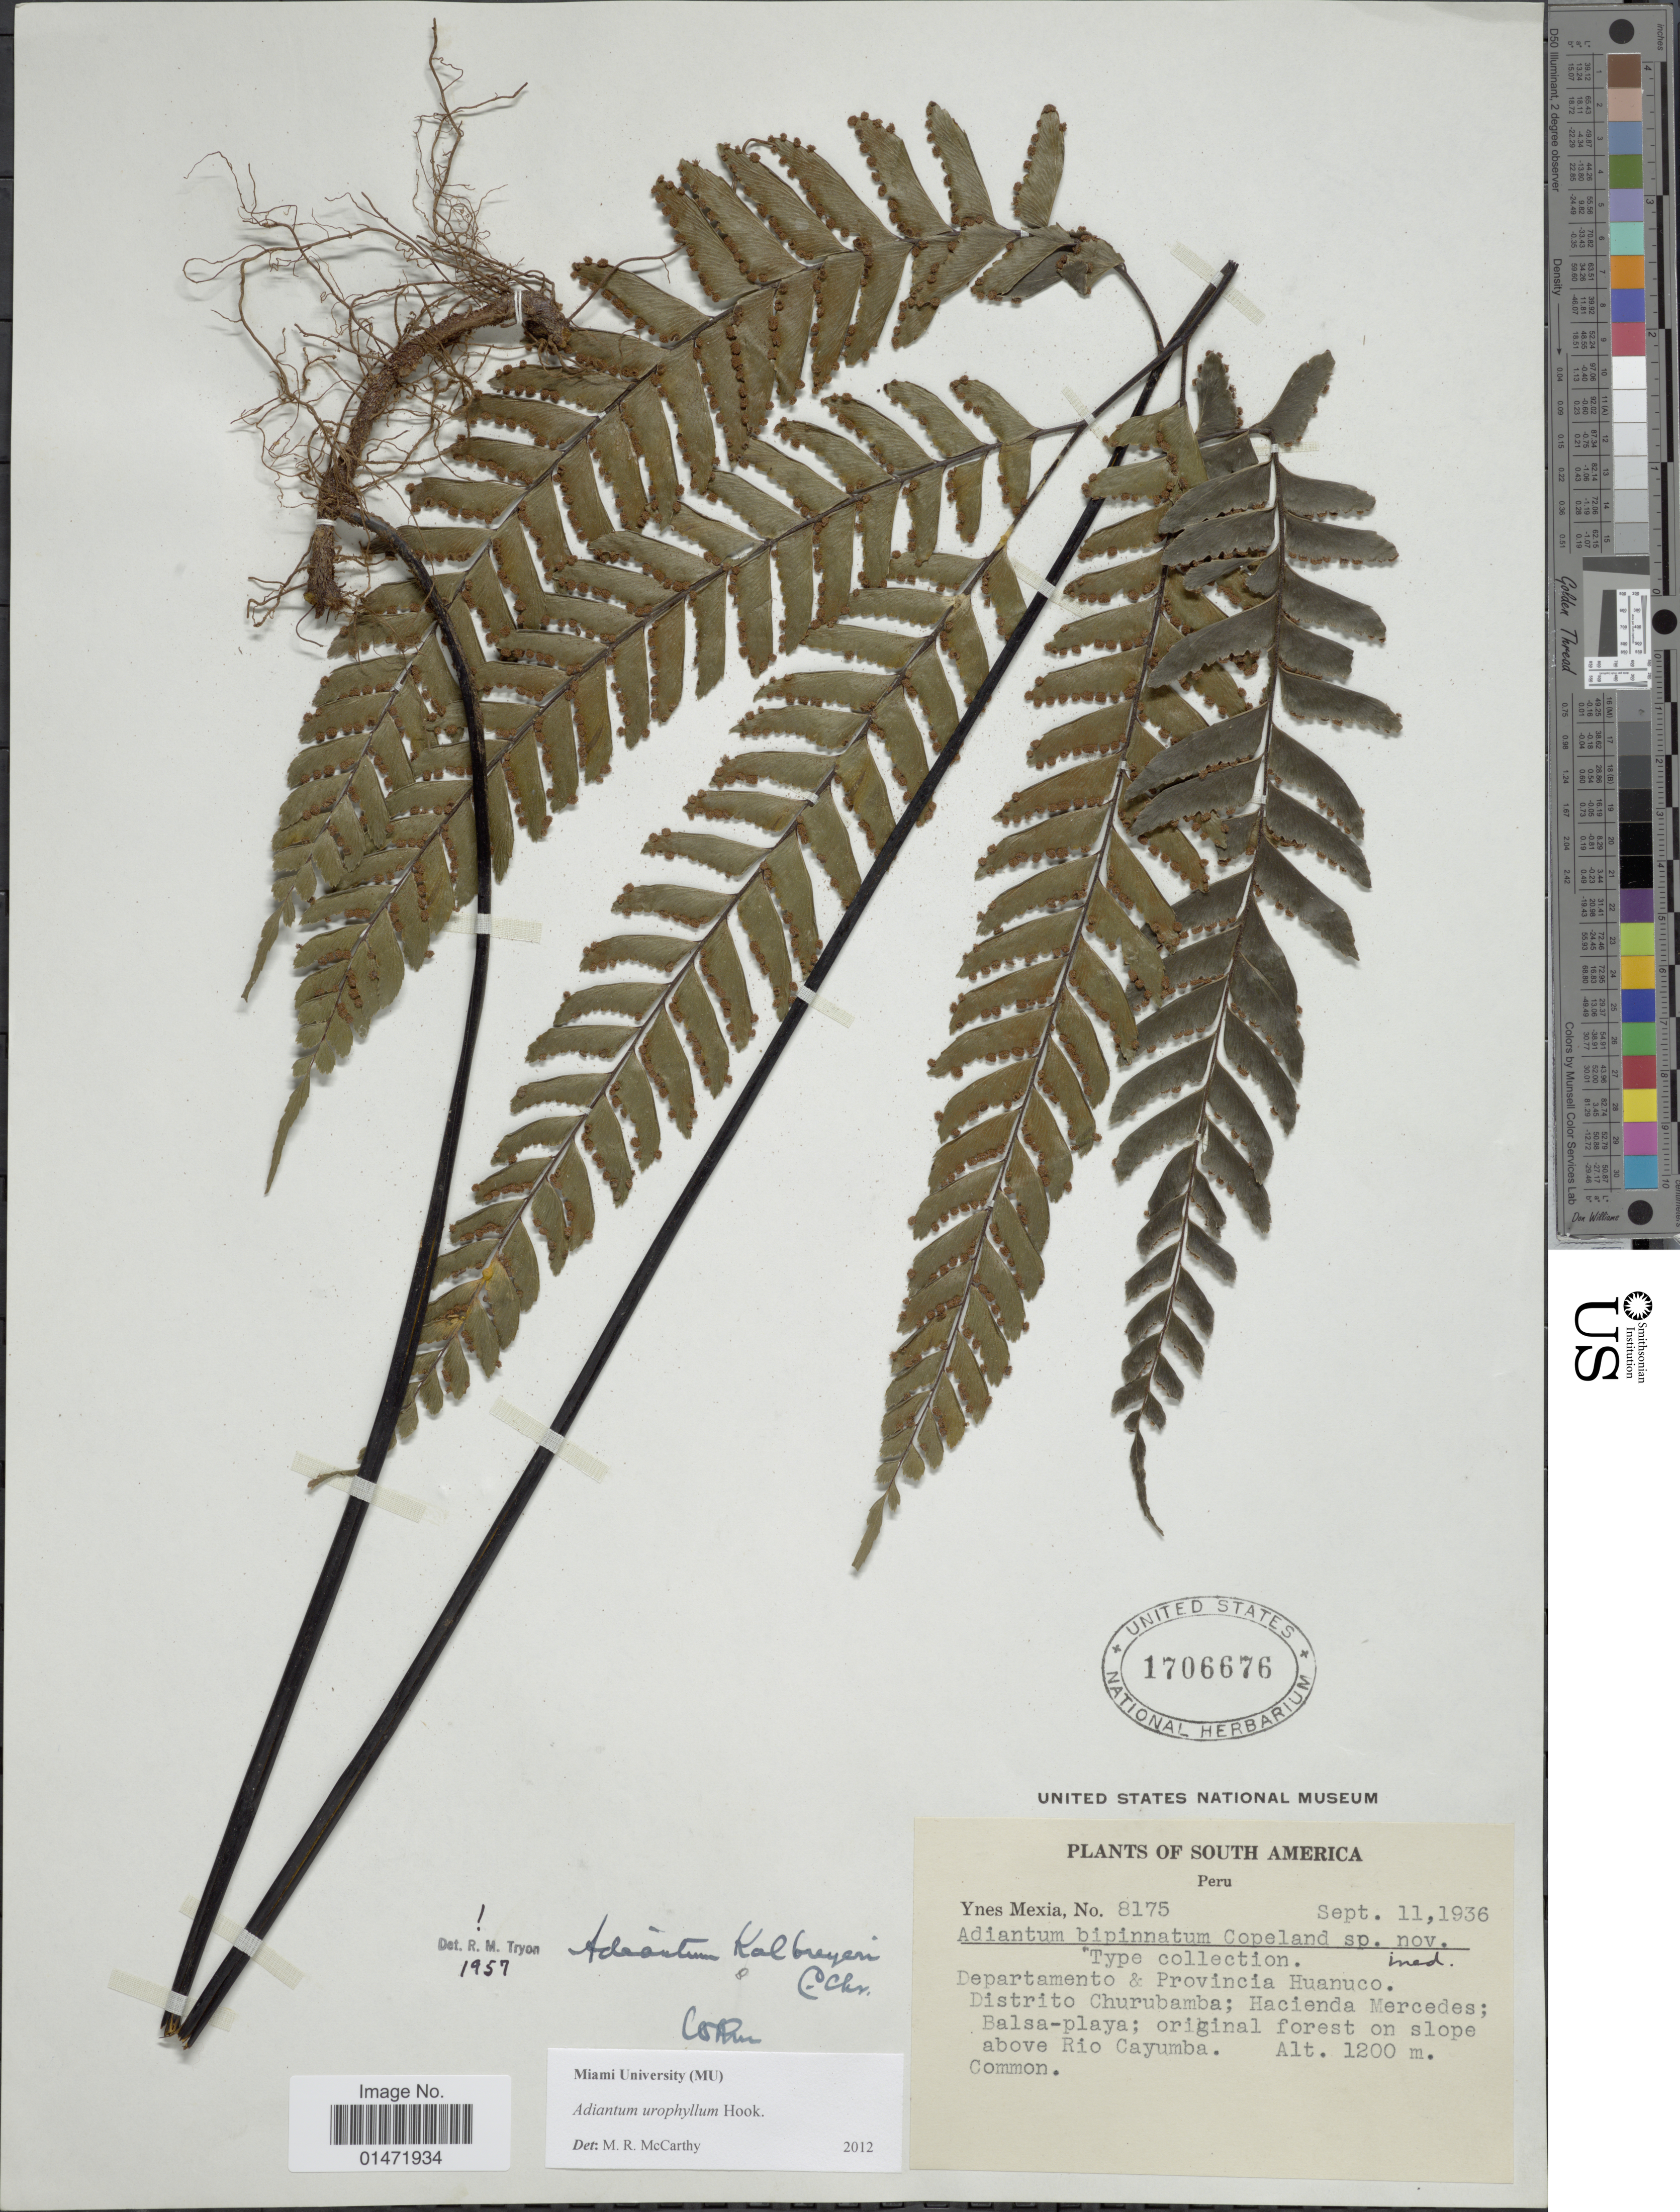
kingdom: Plantae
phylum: Tracheophyta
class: Polypodiopsida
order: Polypodiales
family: Pteridaceae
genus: Adiantum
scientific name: Adiantum urophyllum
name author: Hook.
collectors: Y. Mexia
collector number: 8175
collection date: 1936-09-11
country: Peru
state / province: Huánuco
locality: Distrito Churubamba; Hacienda Mercedes; Balsa-playa; original forest on slope above Rio Cayumba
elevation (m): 1200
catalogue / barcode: US 1706676